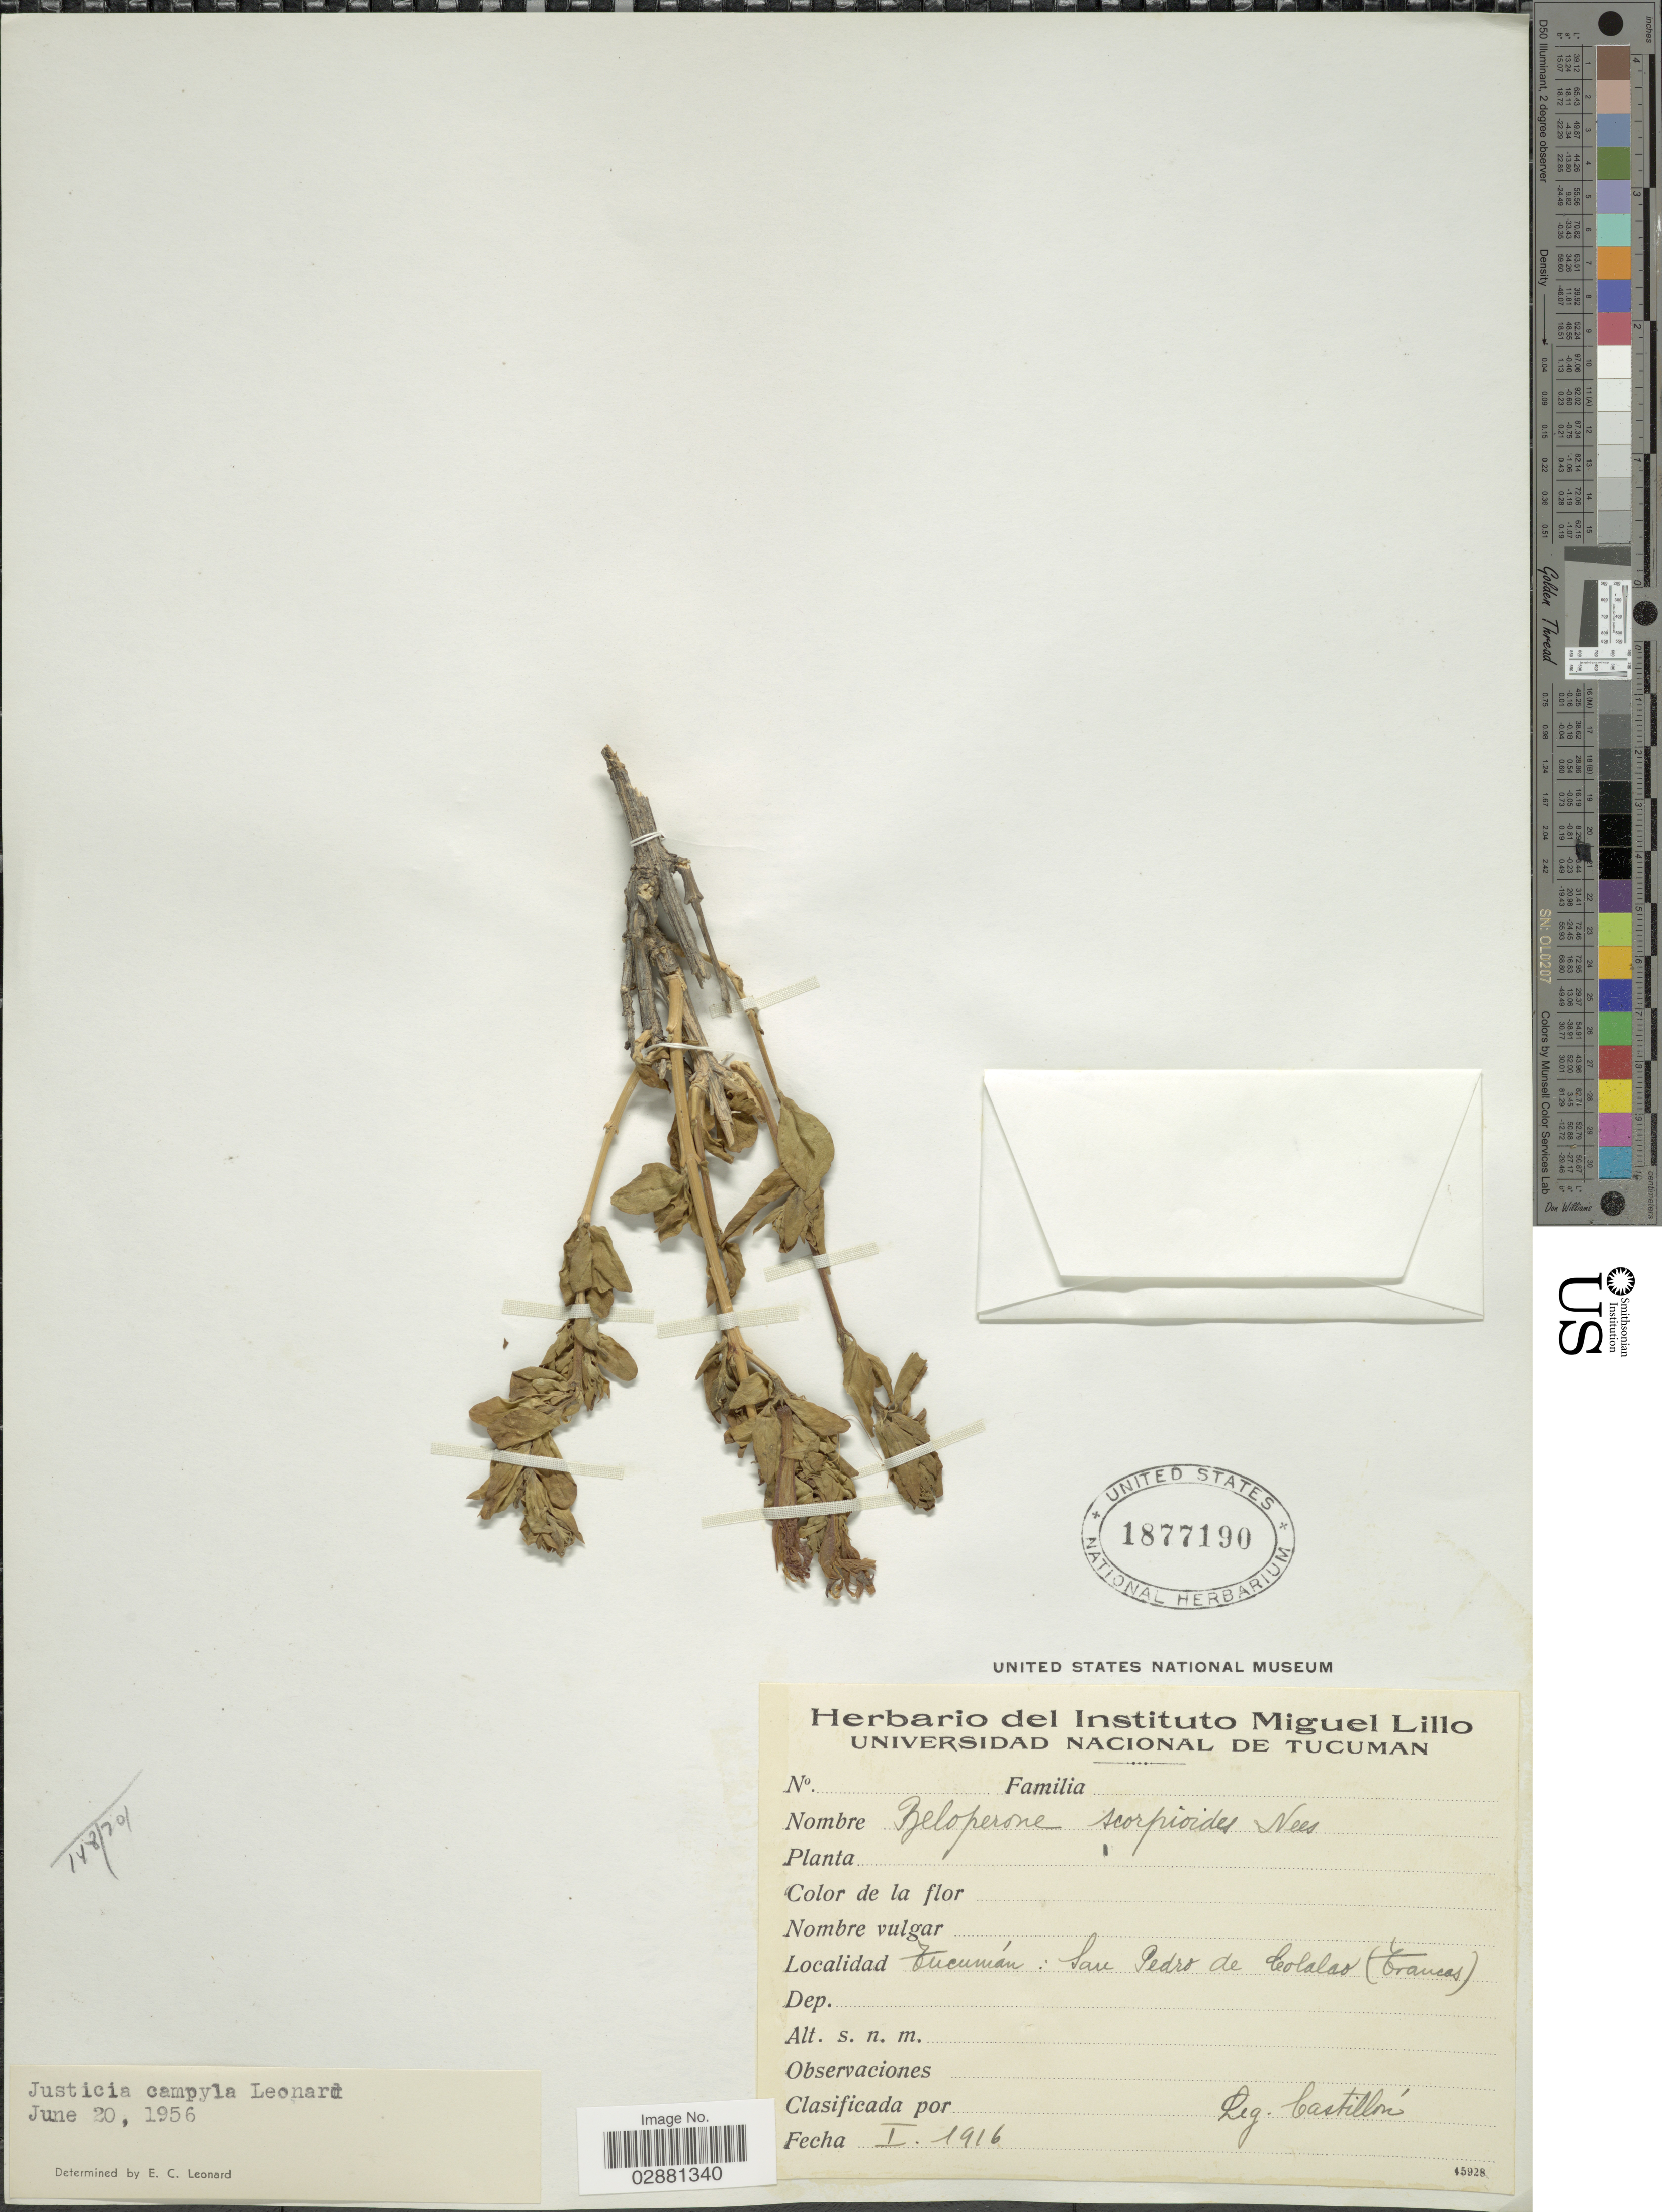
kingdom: Plantae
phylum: Tracheophyta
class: Magnoliopsida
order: Lamiales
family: Acanthaceae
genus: Justicia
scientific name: Justicia xylosteoides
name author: Griseb.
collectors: Castillon, --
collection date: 1916-01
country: Argentina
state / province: Tucuman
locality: Tucumán: San Pedro de Colalao (Trancas).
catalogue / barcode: US 1877190